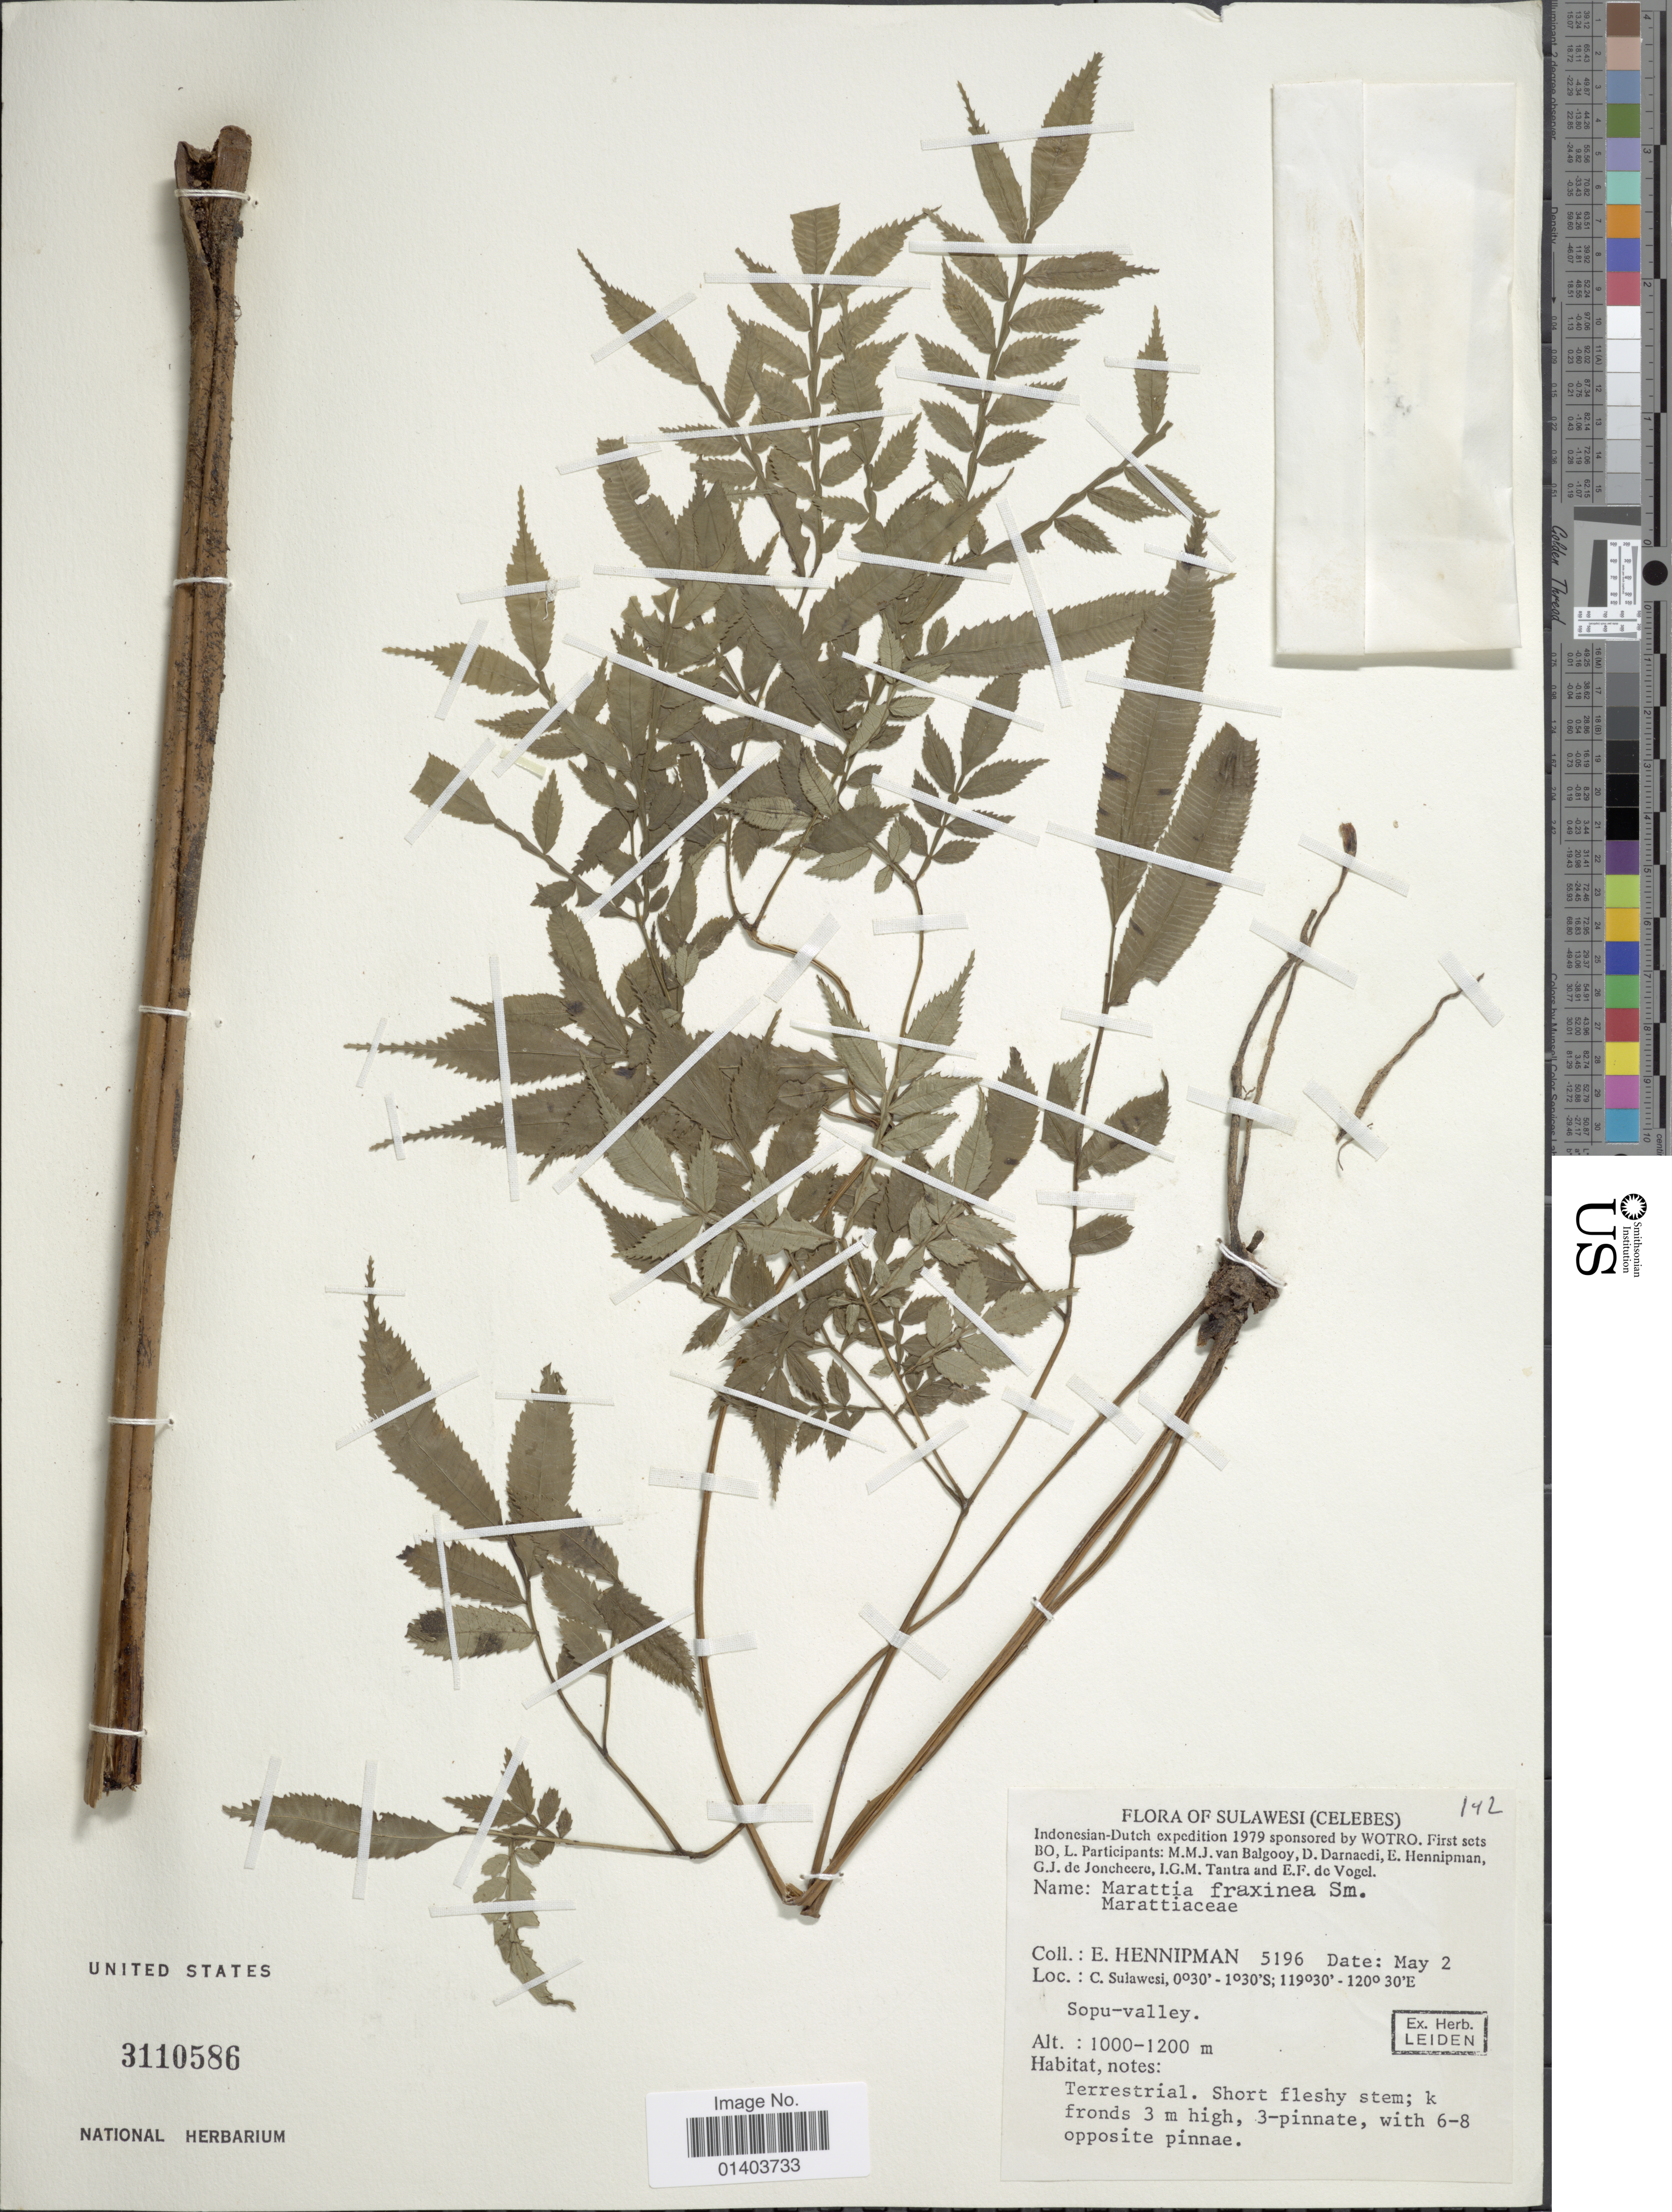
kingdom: Plantae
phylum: Tracheophyta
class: Polypodiopsida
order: Marattiales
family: Marattiaceae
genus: Ptisana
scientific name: Ptisana fraxinea var. fraxinea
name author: (Sm.) Murdock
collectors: E. Hennipman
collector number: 5196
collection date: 1979-05-02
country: Indonesia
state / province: Sulawesi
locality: (Celebes), C, Sulawesi, Sopu-valley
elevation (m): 1000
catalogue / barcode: US 3110586